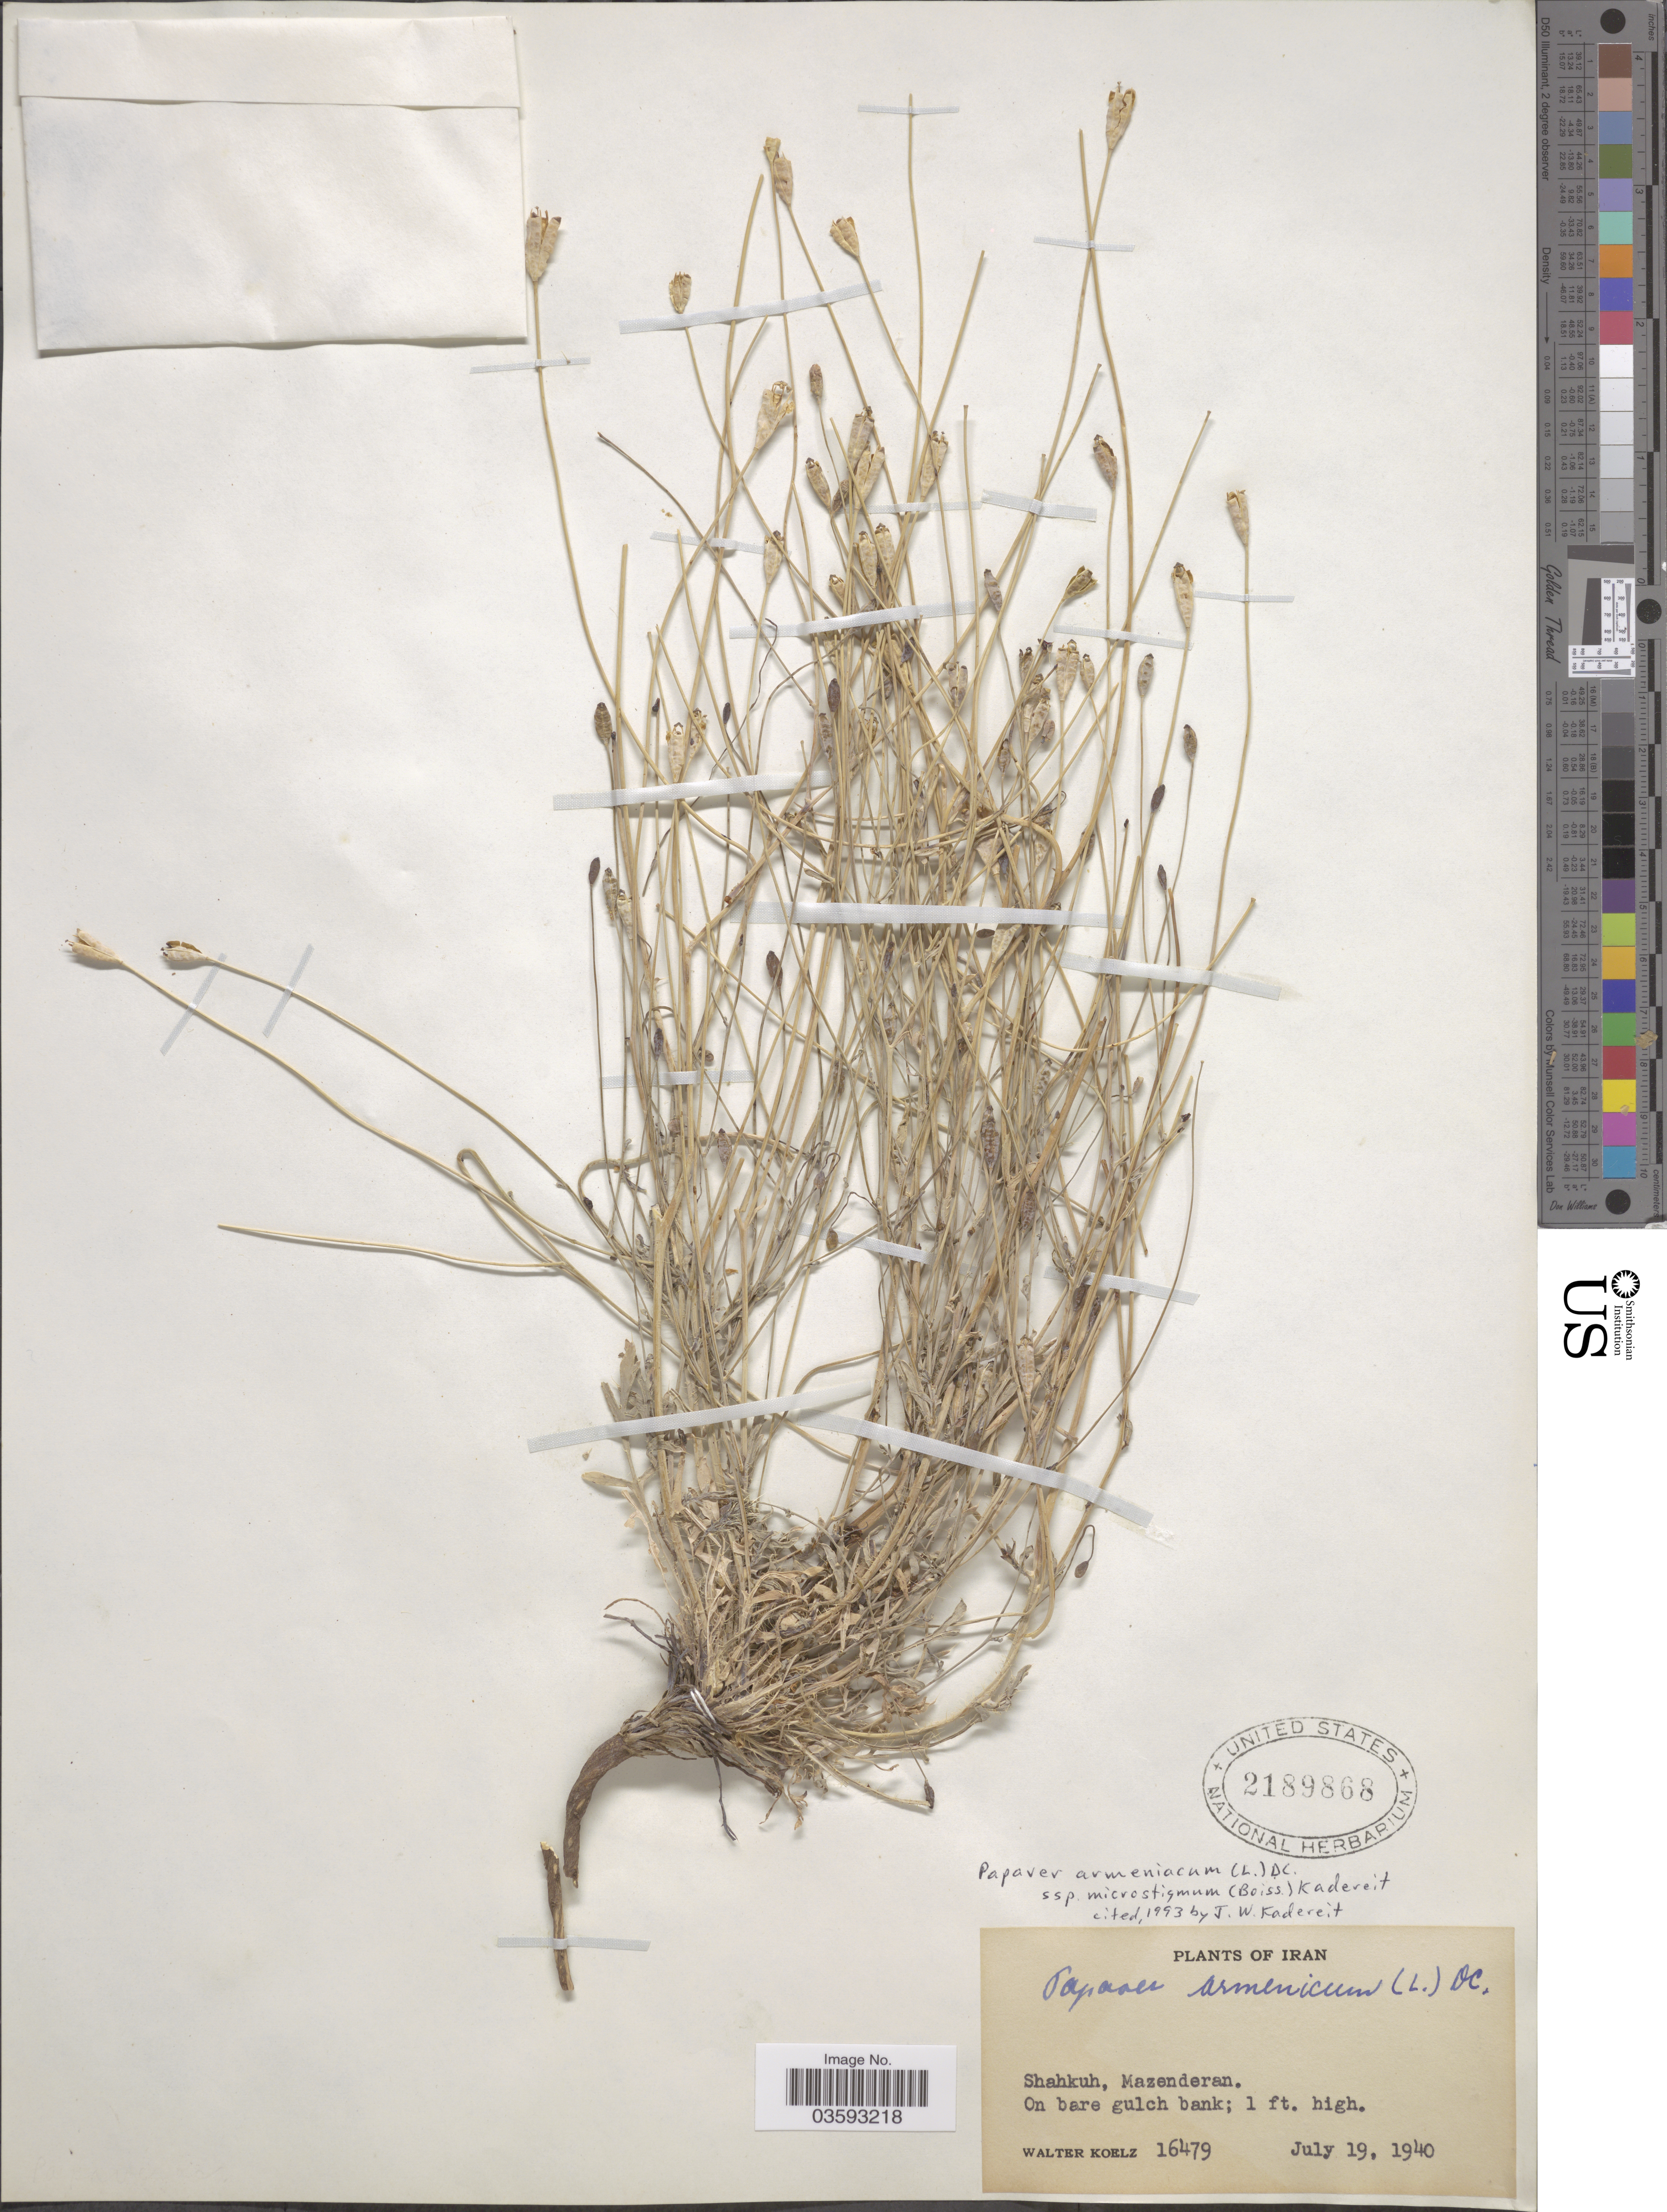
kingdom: Plantae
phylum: Tracheophyta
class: Magnoliopsida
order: Ranunculales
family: Papaveraceae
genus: Papaver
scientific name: Papaver armeniacum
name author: (L.) DC.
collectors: W. N. Koelz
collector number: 16479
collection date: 1940-07-19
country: Iran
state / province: Mazandaran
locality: Shahkuh, Mazenderan.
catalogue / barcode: US 2189868